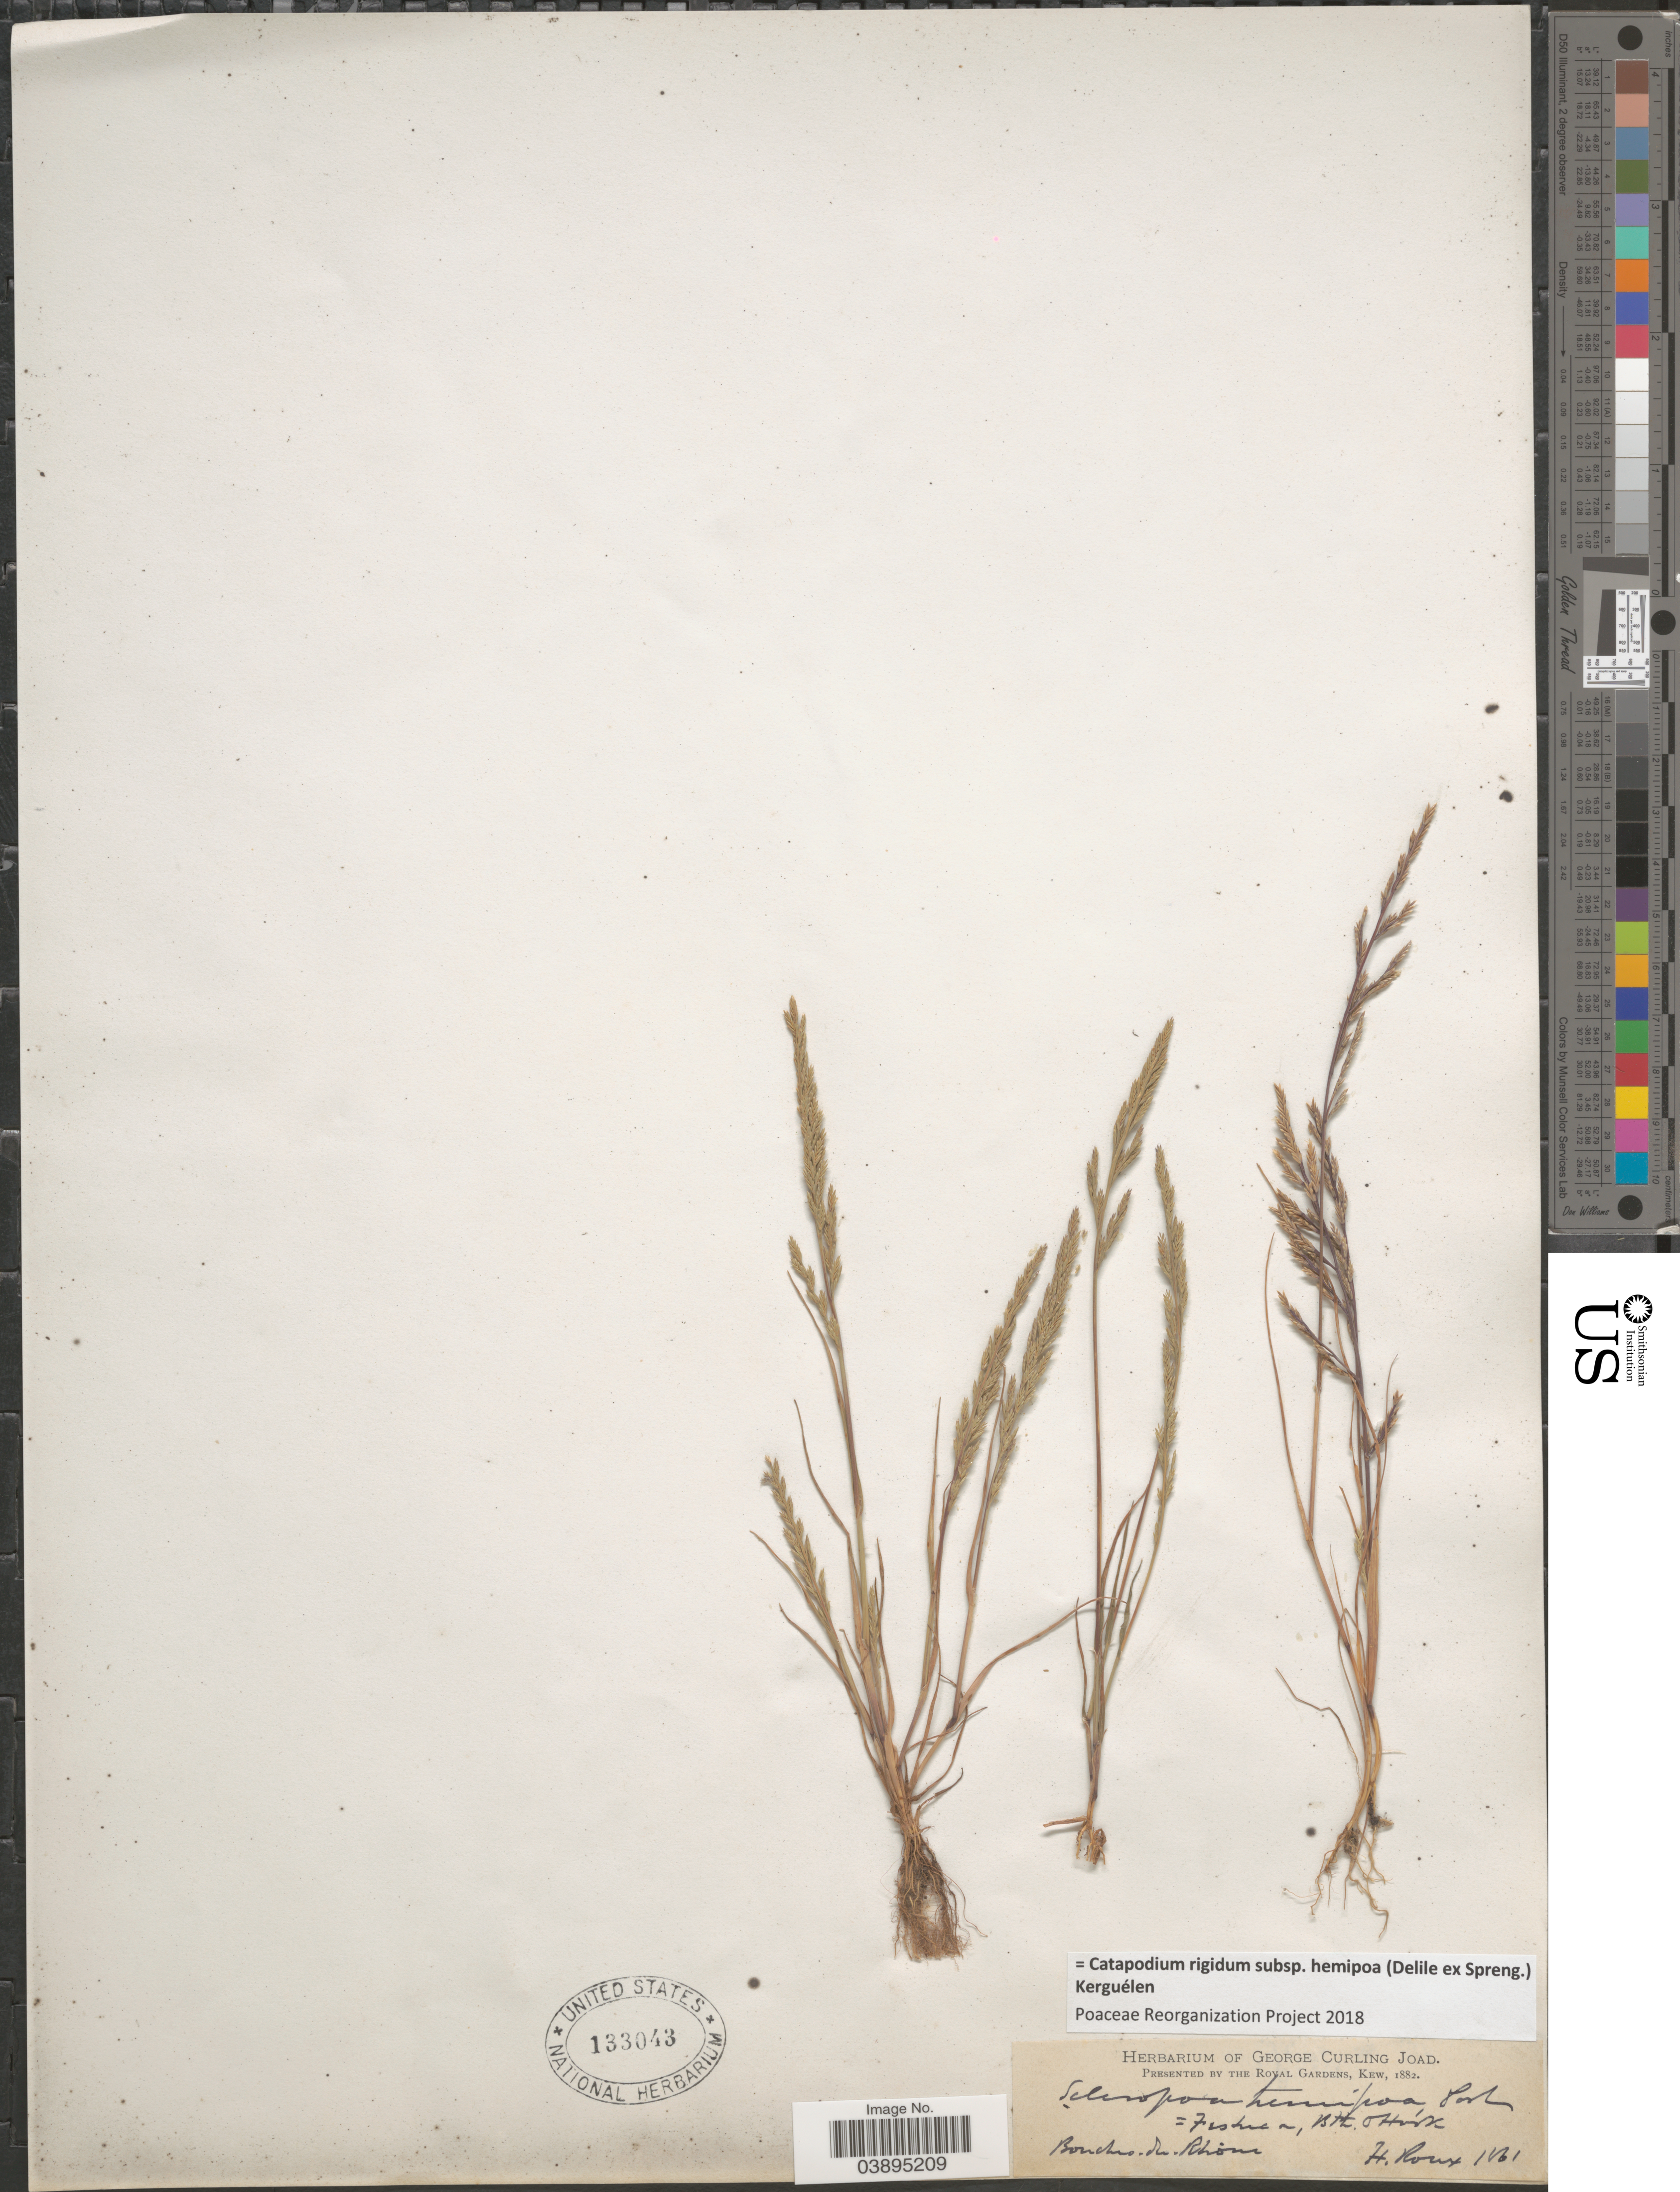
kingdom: Plantae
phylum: Tracheophyta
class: Liliopsida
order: Poales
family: Poaceae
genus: Catapodium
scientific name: Catapodium rigidum subsp. hemipoa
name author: (Delile ex Spreng.) Kerguélen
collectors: -. le Roux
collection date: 1861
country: France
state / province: Provence-Alpes-Côte d'Azur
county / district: Bouches-du-Rhône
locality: Bouches-du-Rhône.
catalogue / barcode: US 133043